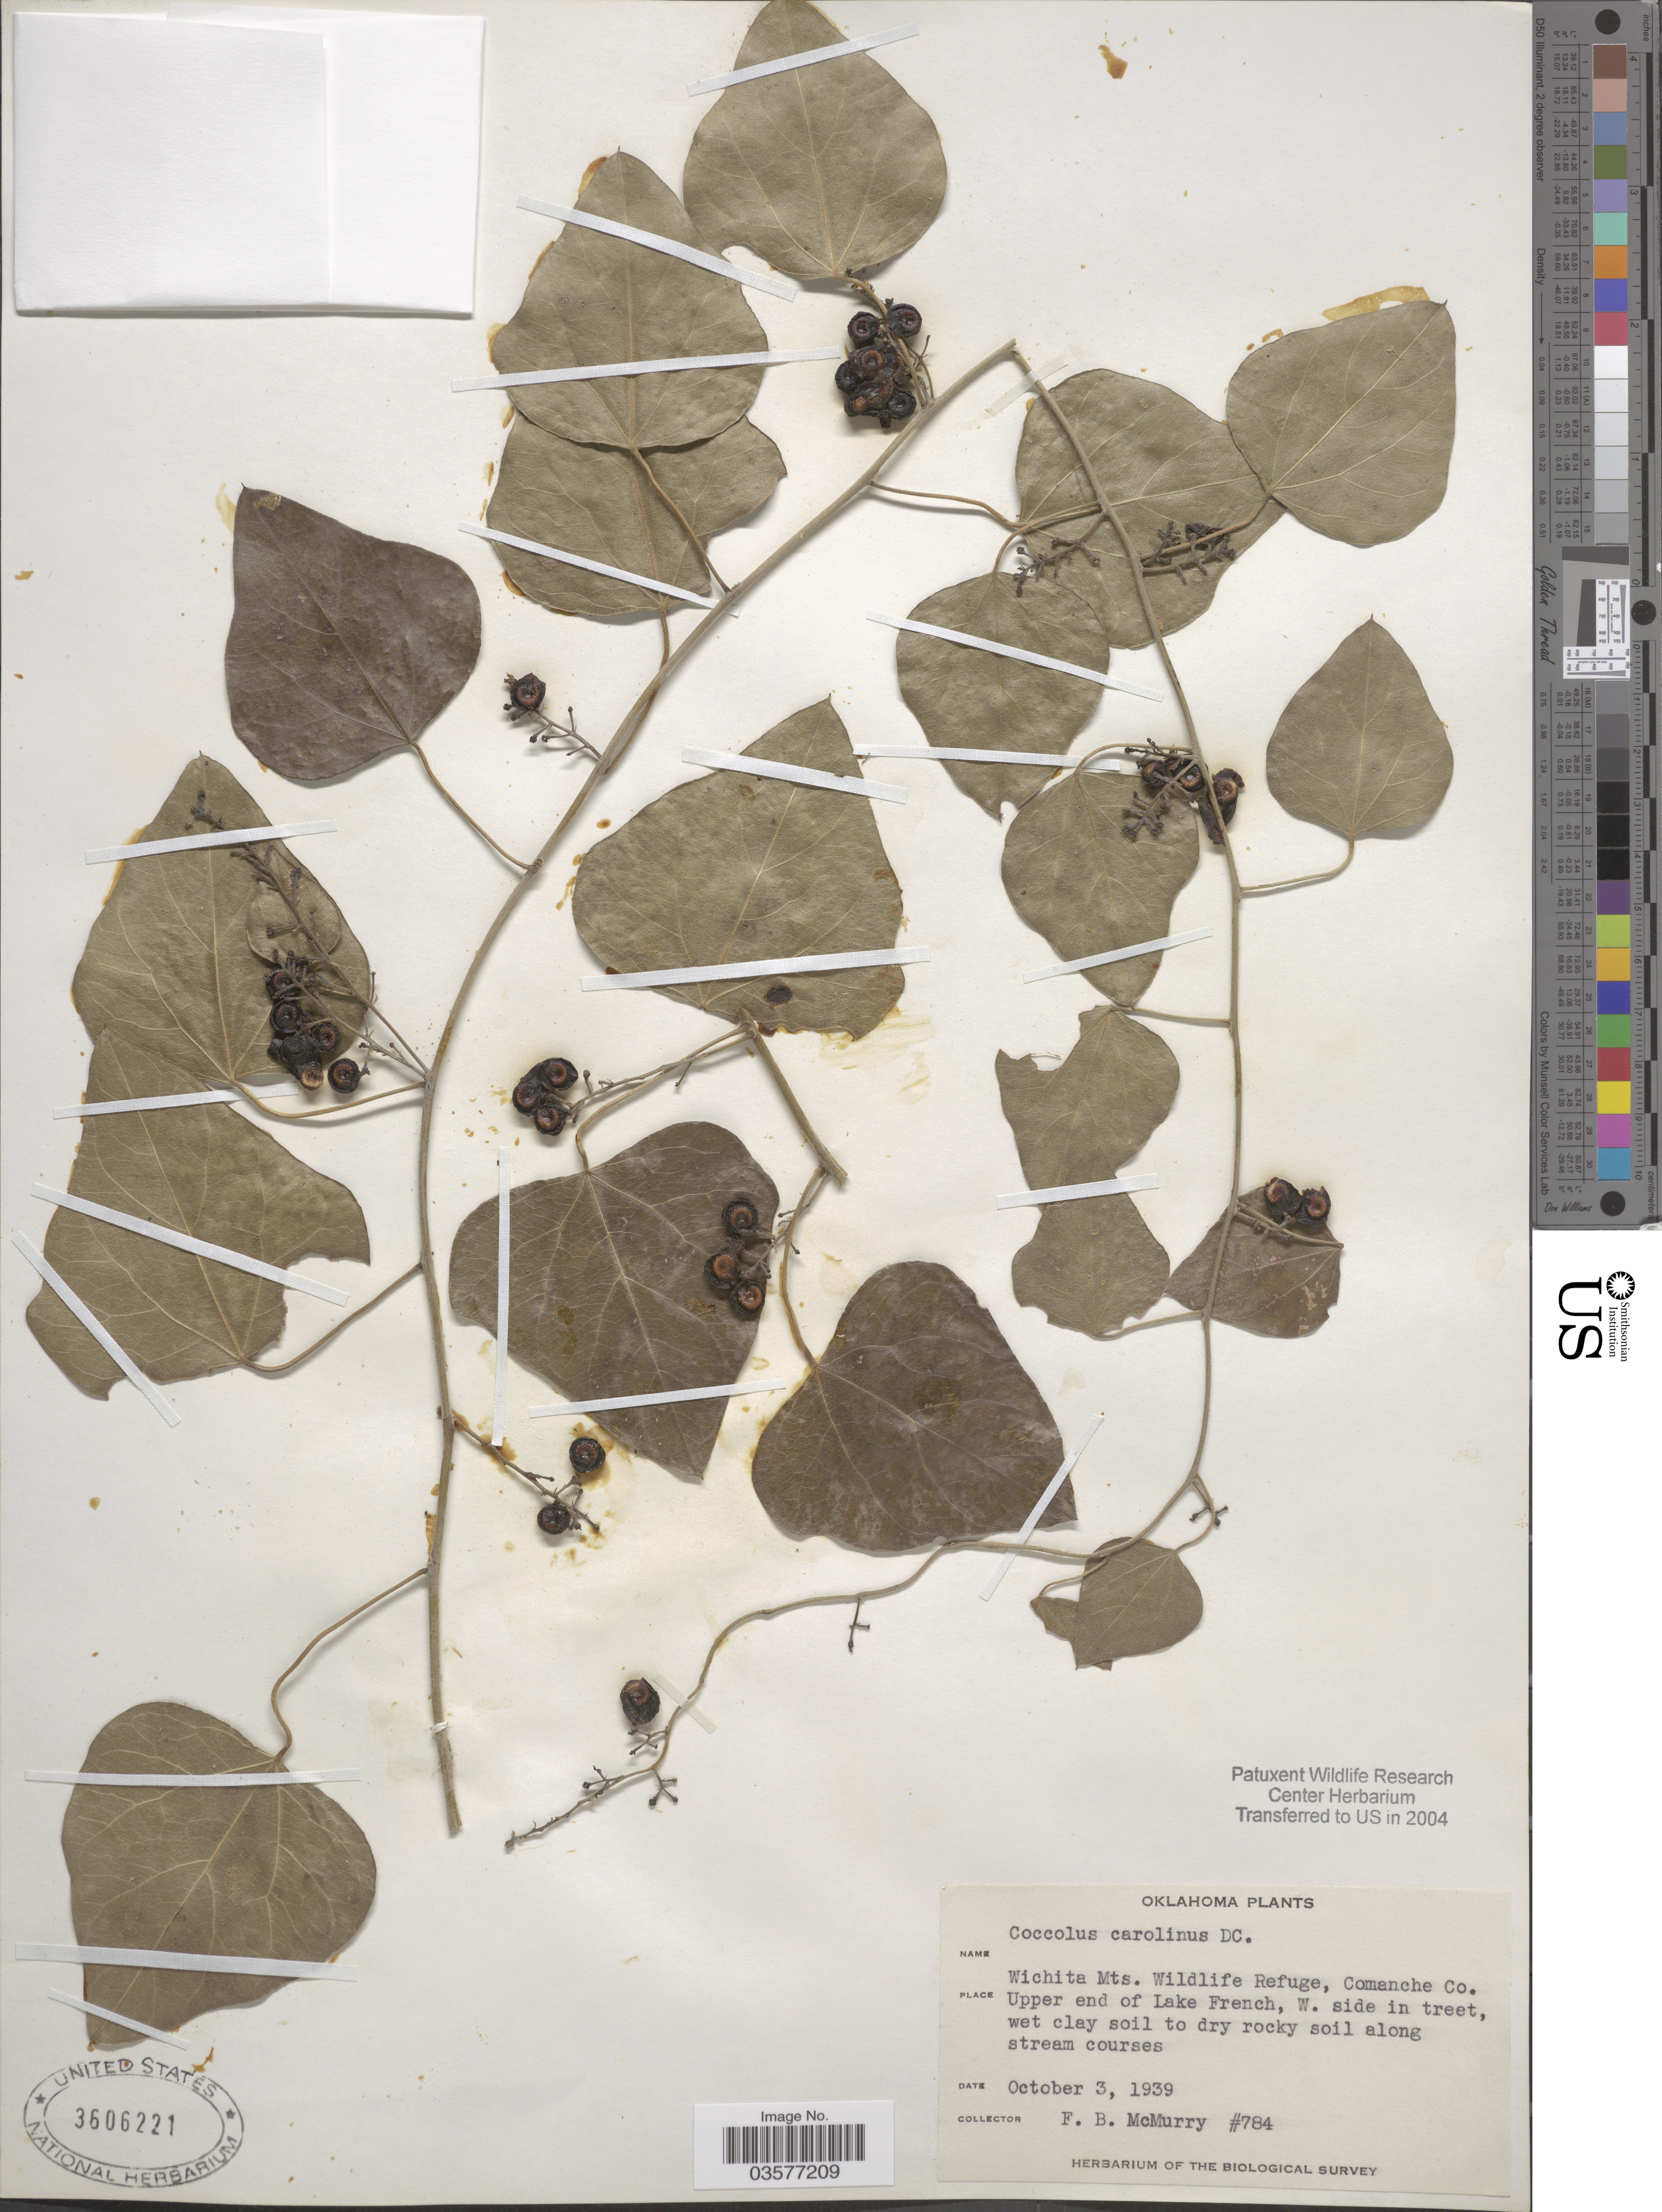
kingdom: Plantae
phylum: Tracheophyta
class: Magnoliopsida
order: Ranunculales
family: Menispermaceae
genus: Cocculus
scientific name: Cocculus carolinus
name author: (L.) DC.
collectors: F. B. McMurry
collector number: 784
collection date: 1939-10-03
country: United States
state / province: Oklahoma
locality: Wichita Mts. Wildlife Refuge, Comanche Co. Upper end of Lake French, W. side in treet.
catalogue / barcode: US 3606221